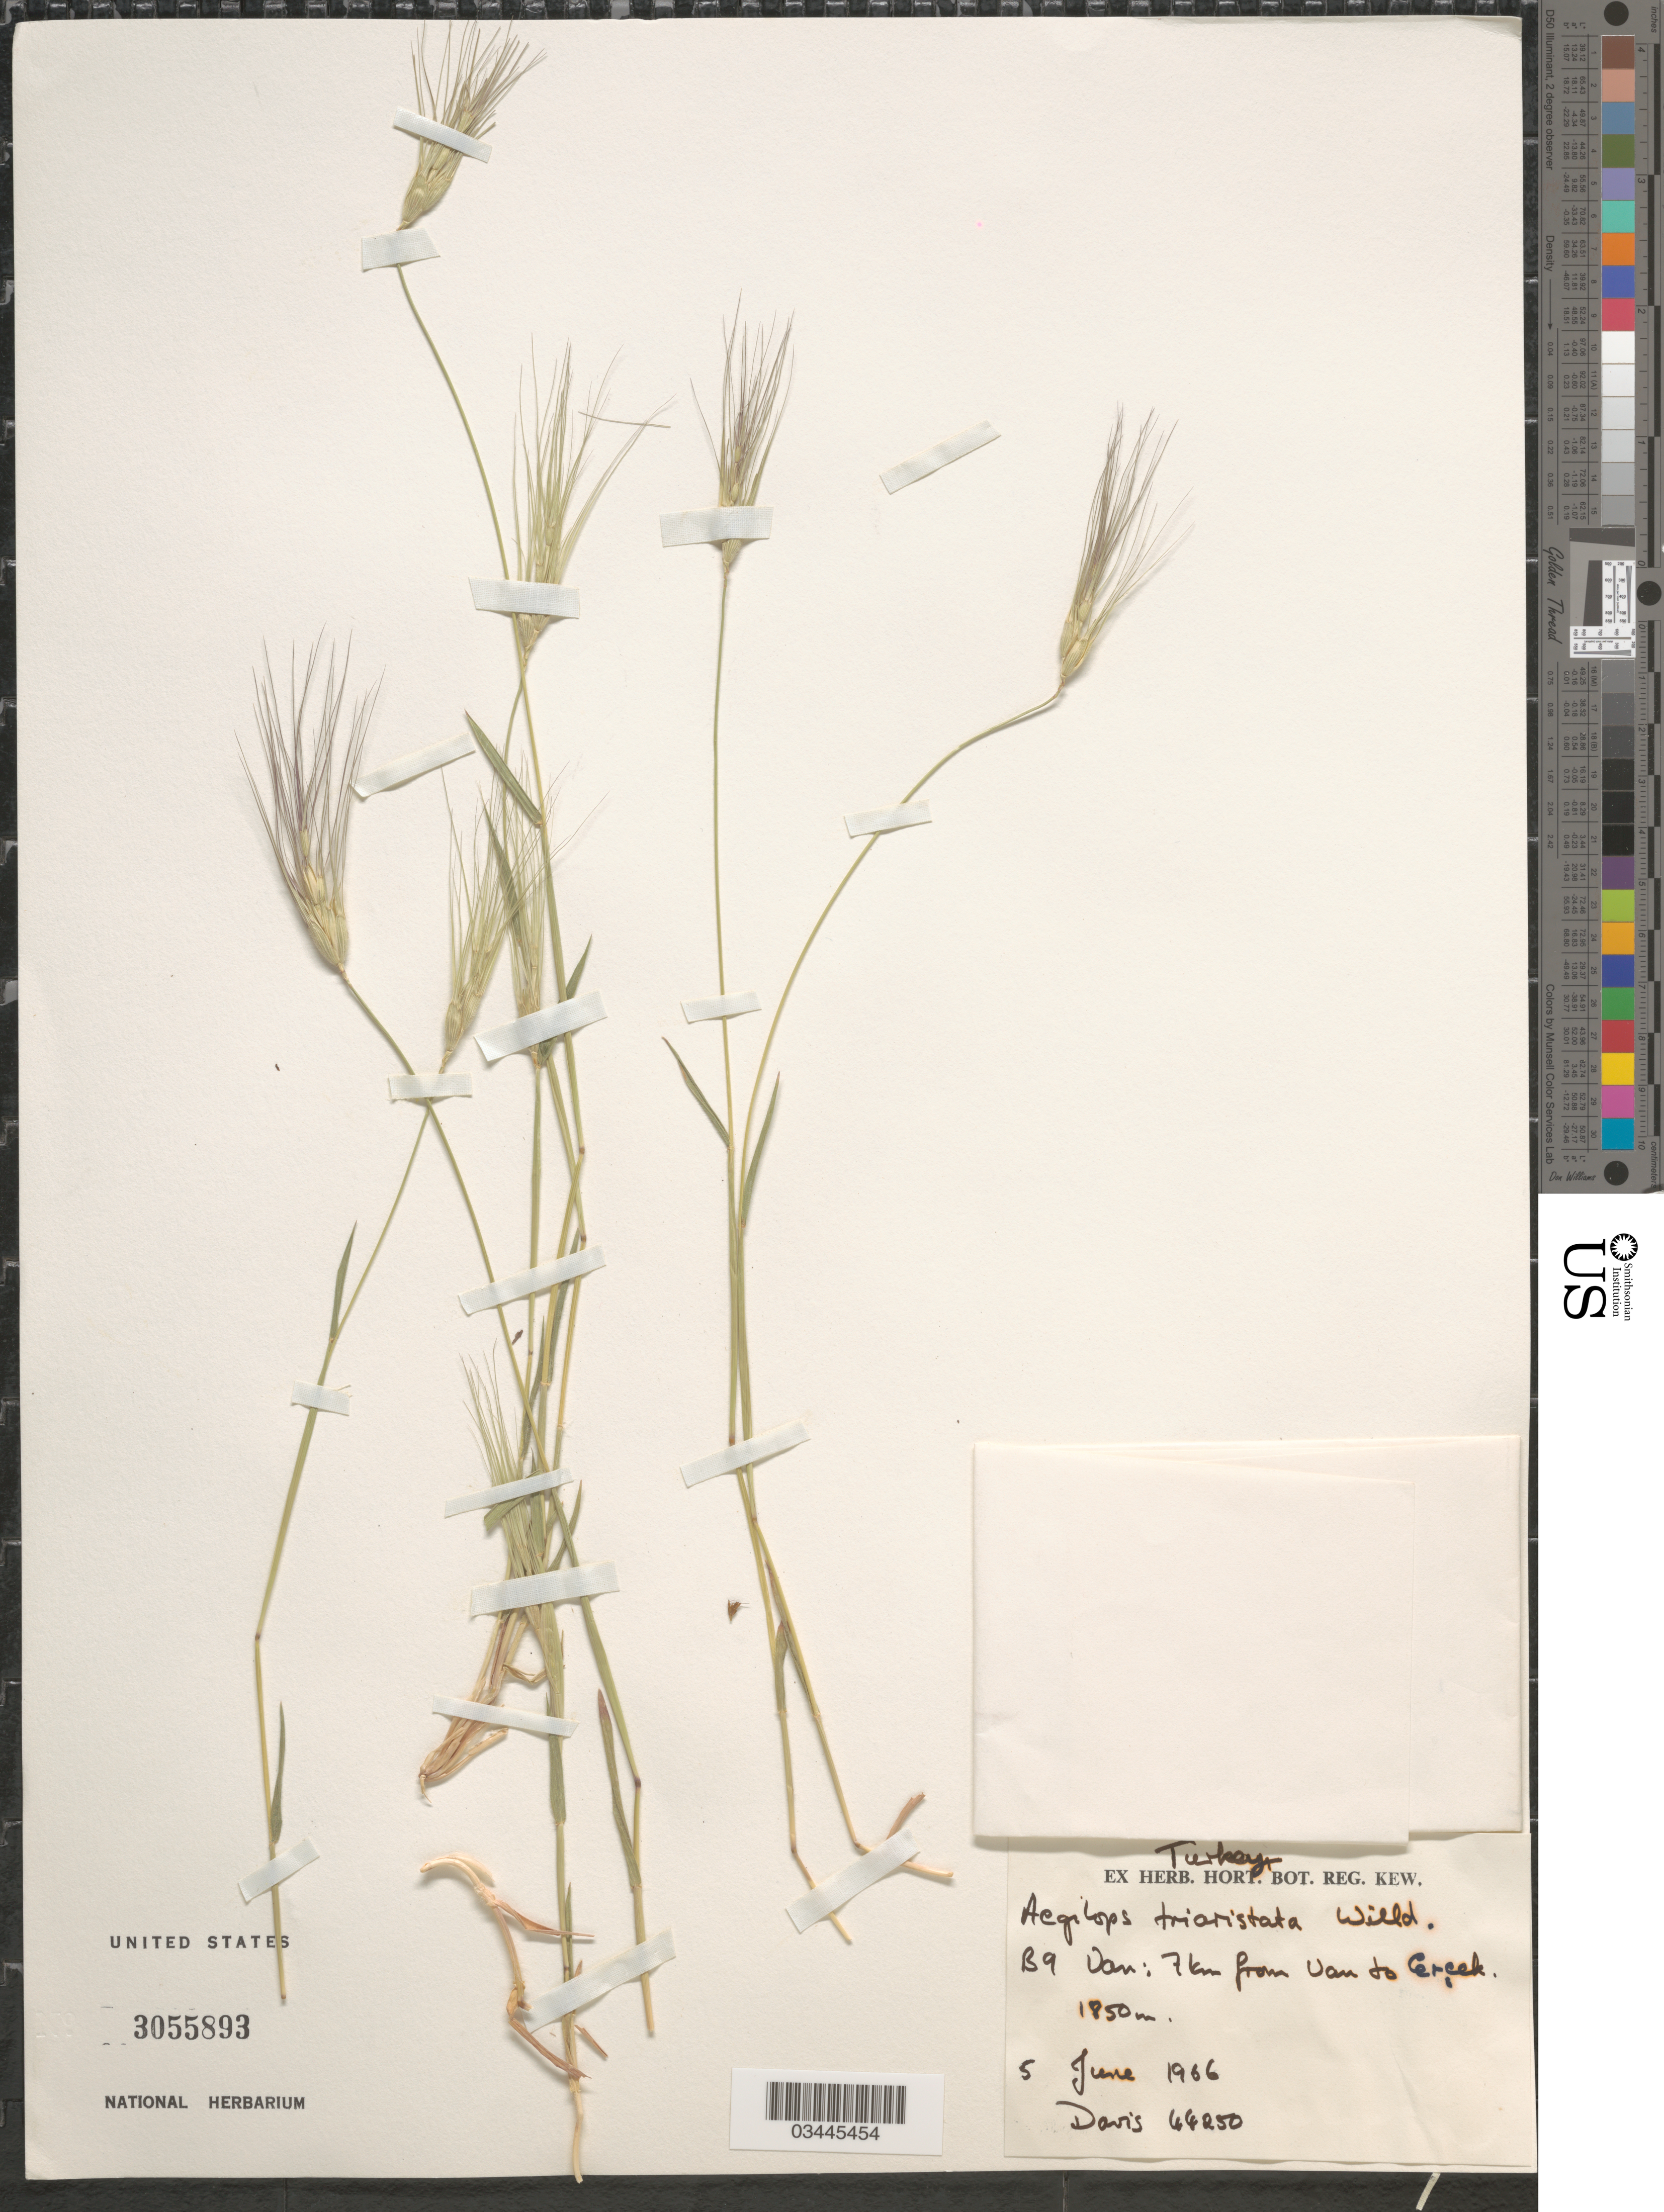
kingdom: Plantae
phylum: Tracheophyta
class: Liliopsida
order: Poales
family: Poaceae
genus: Aegilops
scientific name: Aegilops triuncialis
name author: L.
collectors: -. Davis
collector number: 44250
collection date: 1966-06-05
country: Turkey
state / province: Van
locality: B9: 7 km from Van to Ercek.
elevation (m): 1850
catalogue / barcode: US 3055893